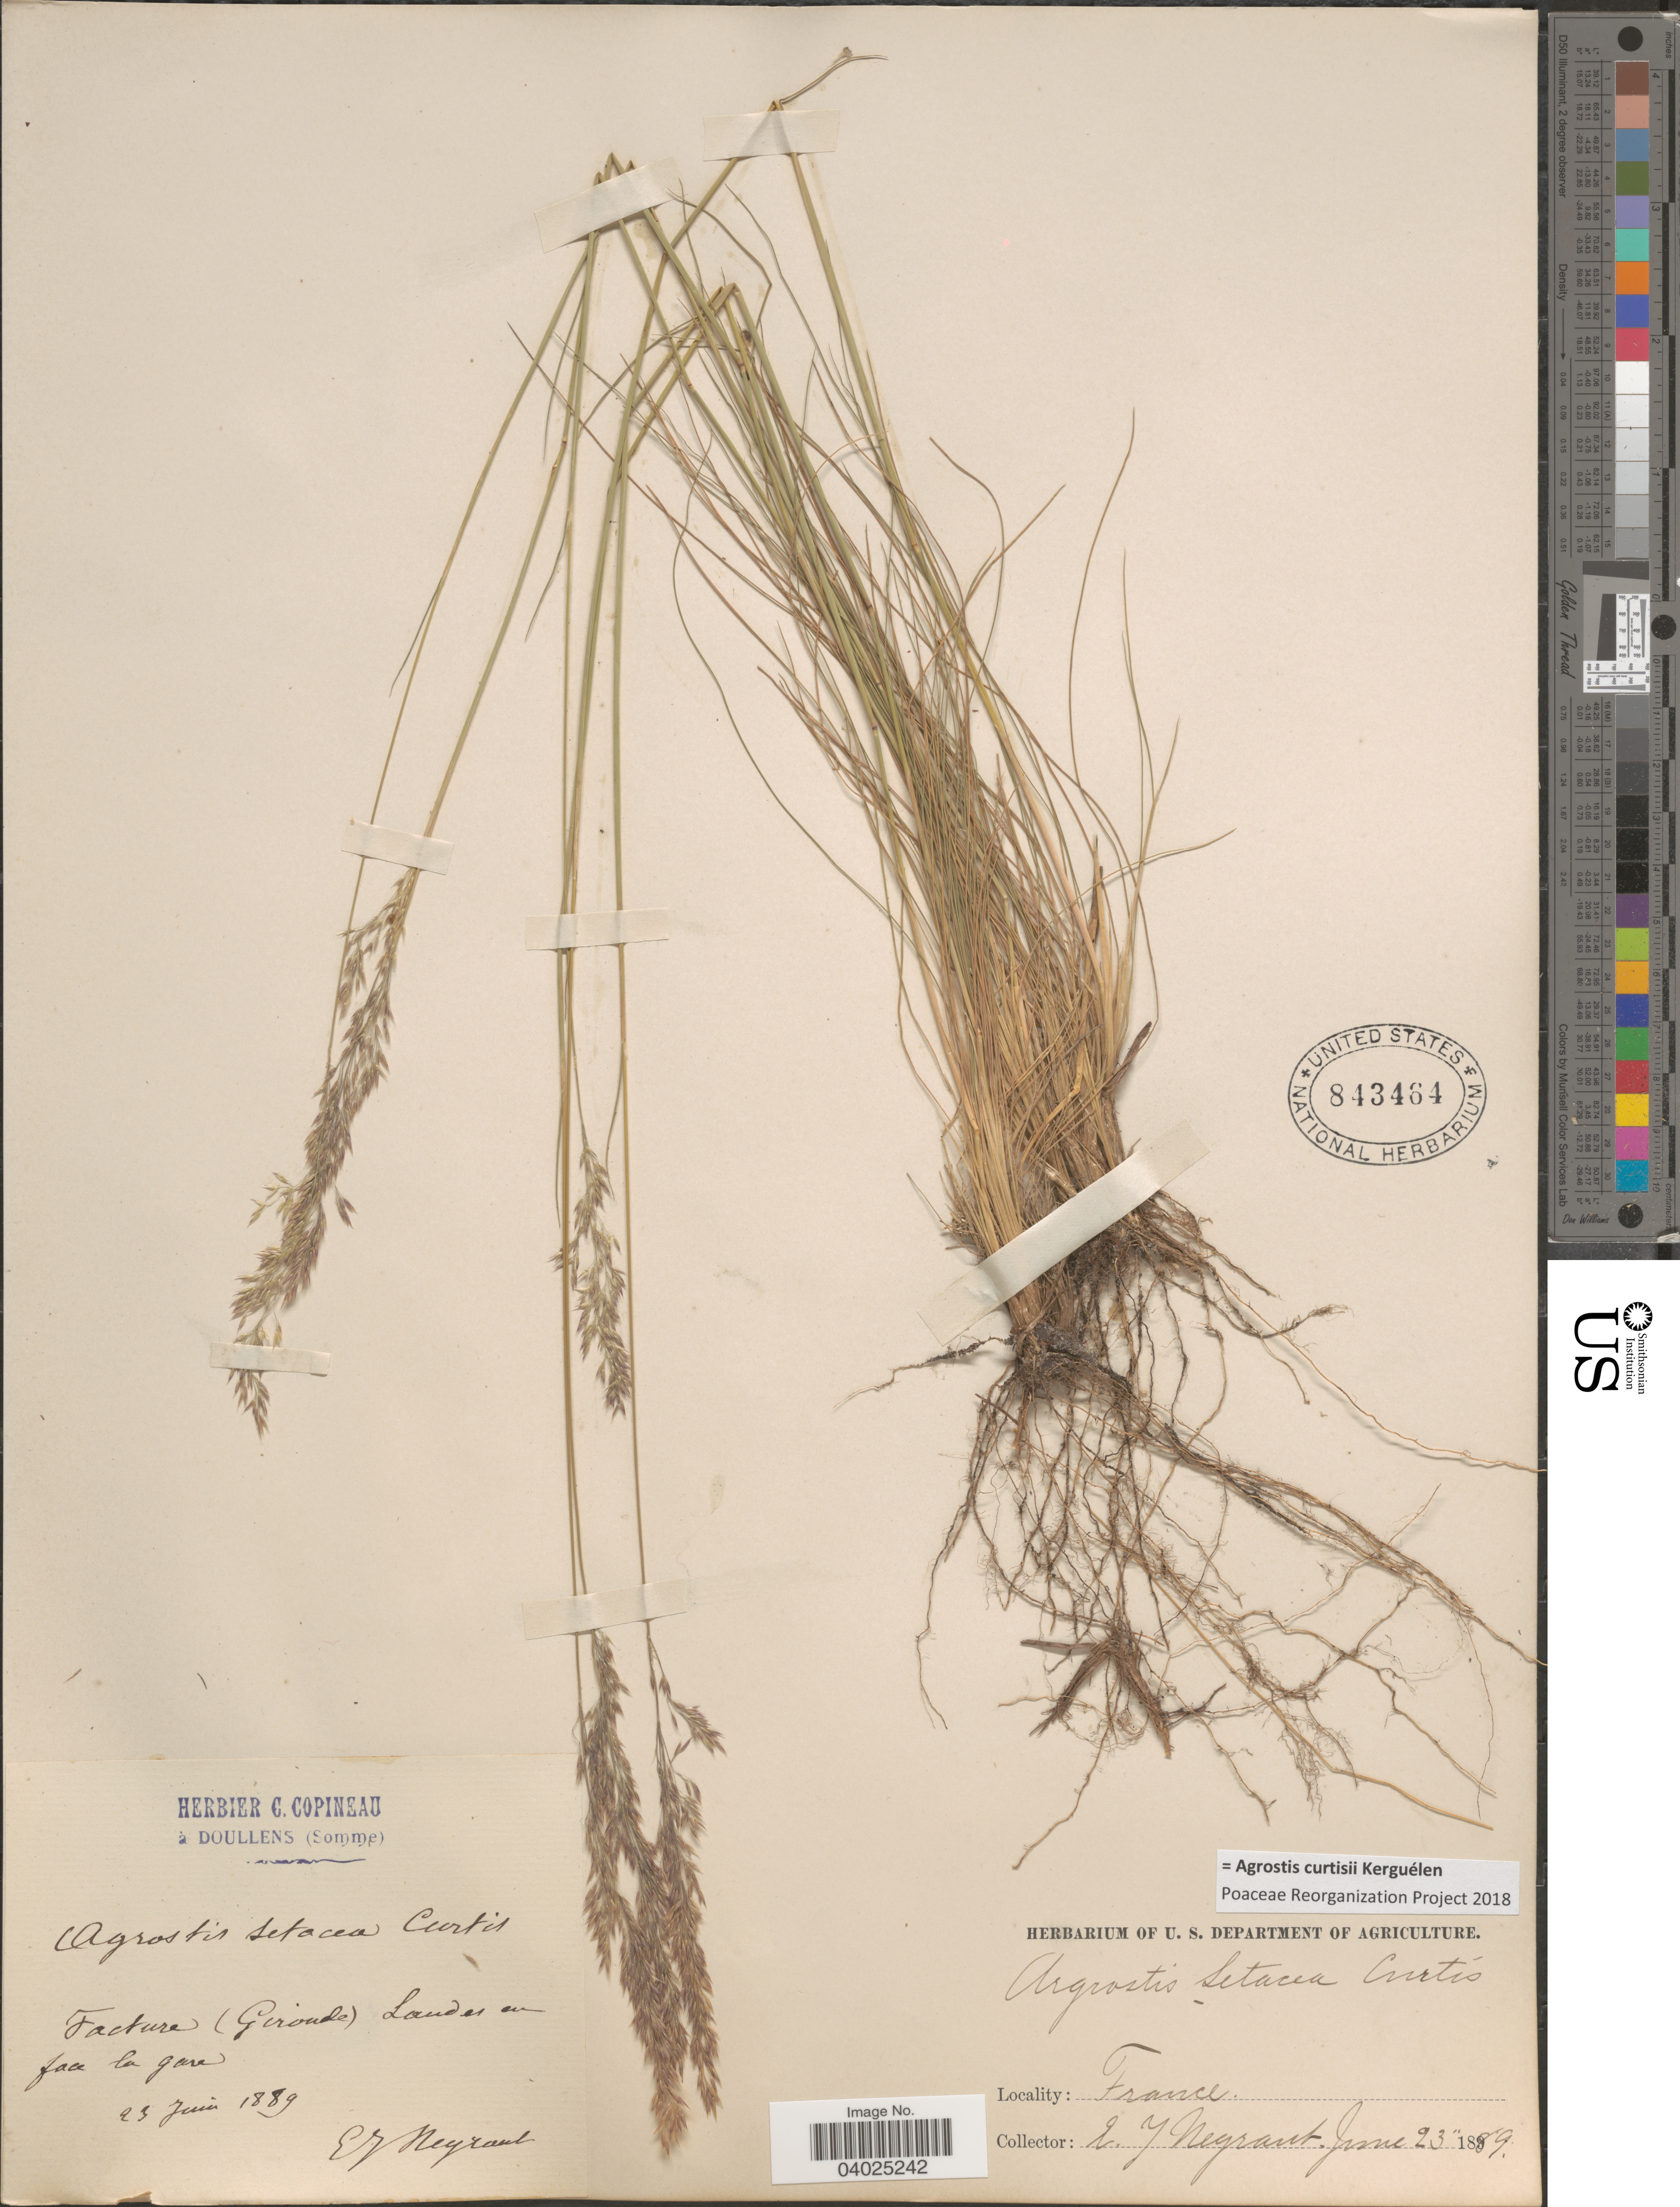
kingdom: Plantae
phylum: Tracheophyta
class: Liliopsida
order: Poales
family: Poaceae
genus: Alpagrostis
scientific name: Alpagrostis curtisii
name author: (Kerguélen) P.M. Peterson et al.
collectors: E. Neyraut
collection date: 1889-06-23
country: France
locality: Facture (Giroude) Landes en face la gore.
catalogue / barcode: US 843464